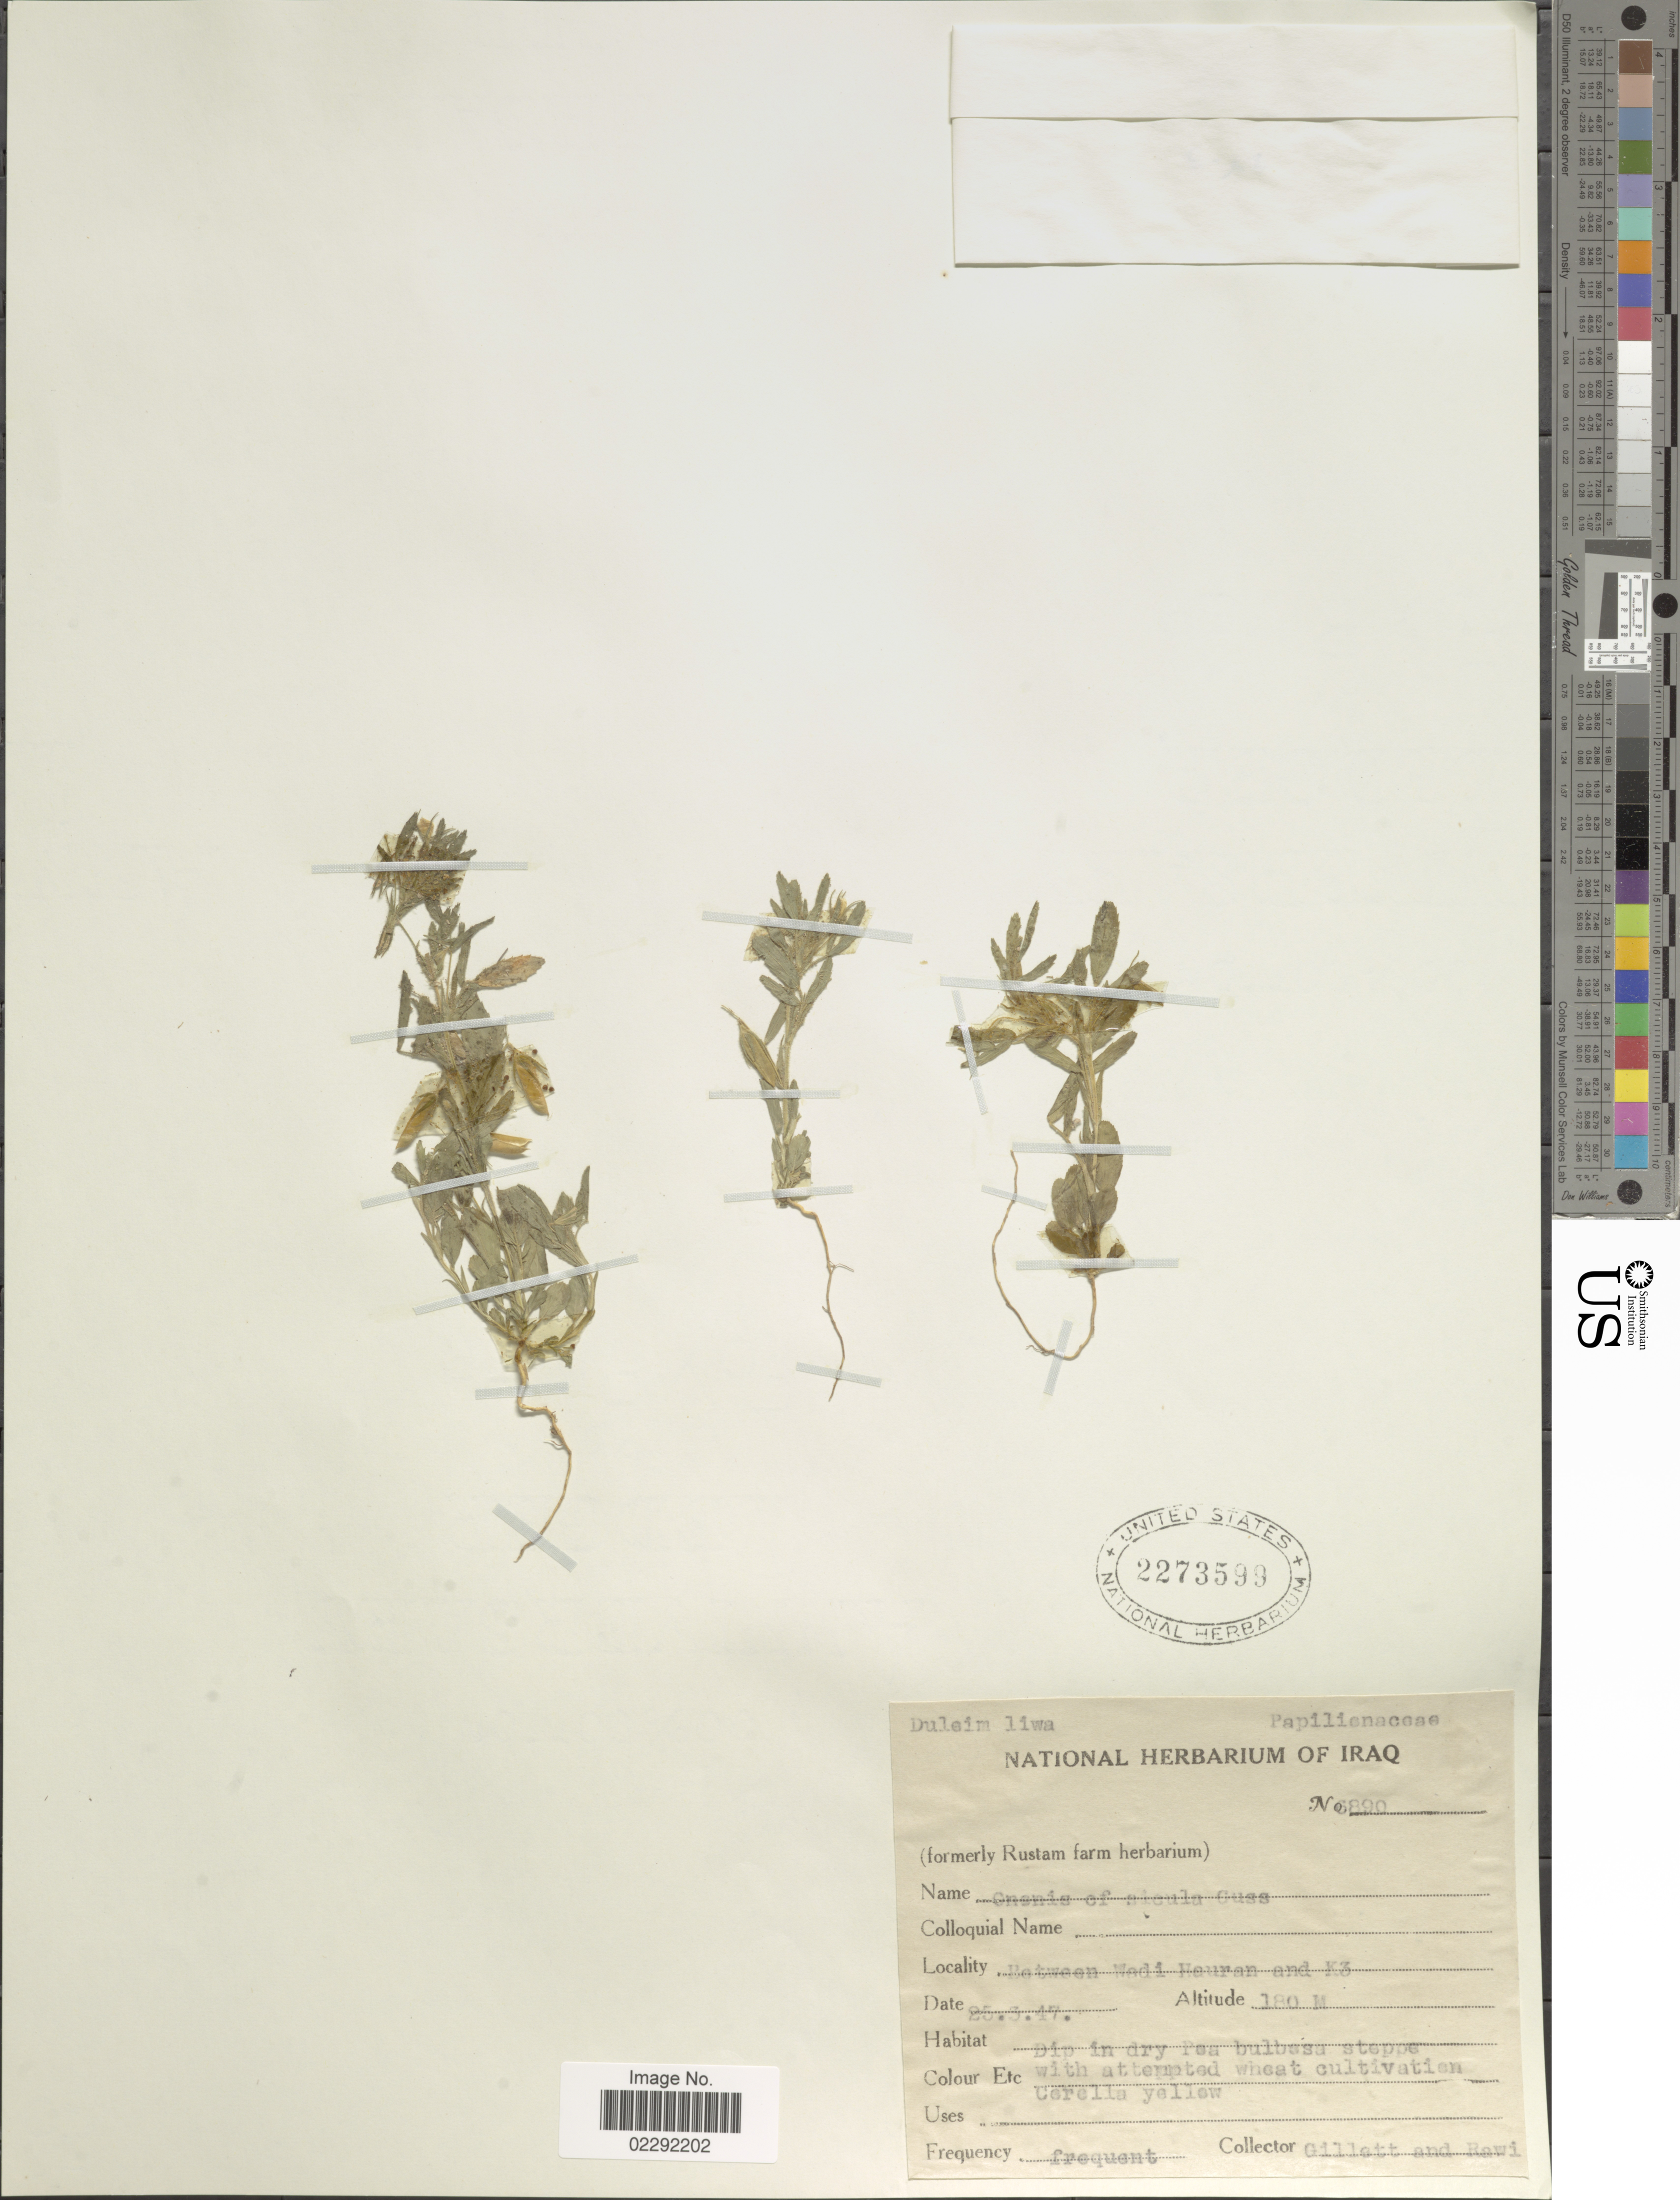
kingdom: Plantae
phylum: Tracheophyta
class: Magnoliopsida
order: Fabales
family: Fabaceae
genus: Ononis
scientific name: Ononis sicula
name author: Gussone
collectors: Gillett, -- & -. Rawi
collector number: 6890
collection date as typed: Transcribed d/m/y: 25/3/47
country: Iraq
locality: Duleim liwa. Between Wadi Hauren and K3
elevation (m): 180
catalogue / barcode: US 2273599